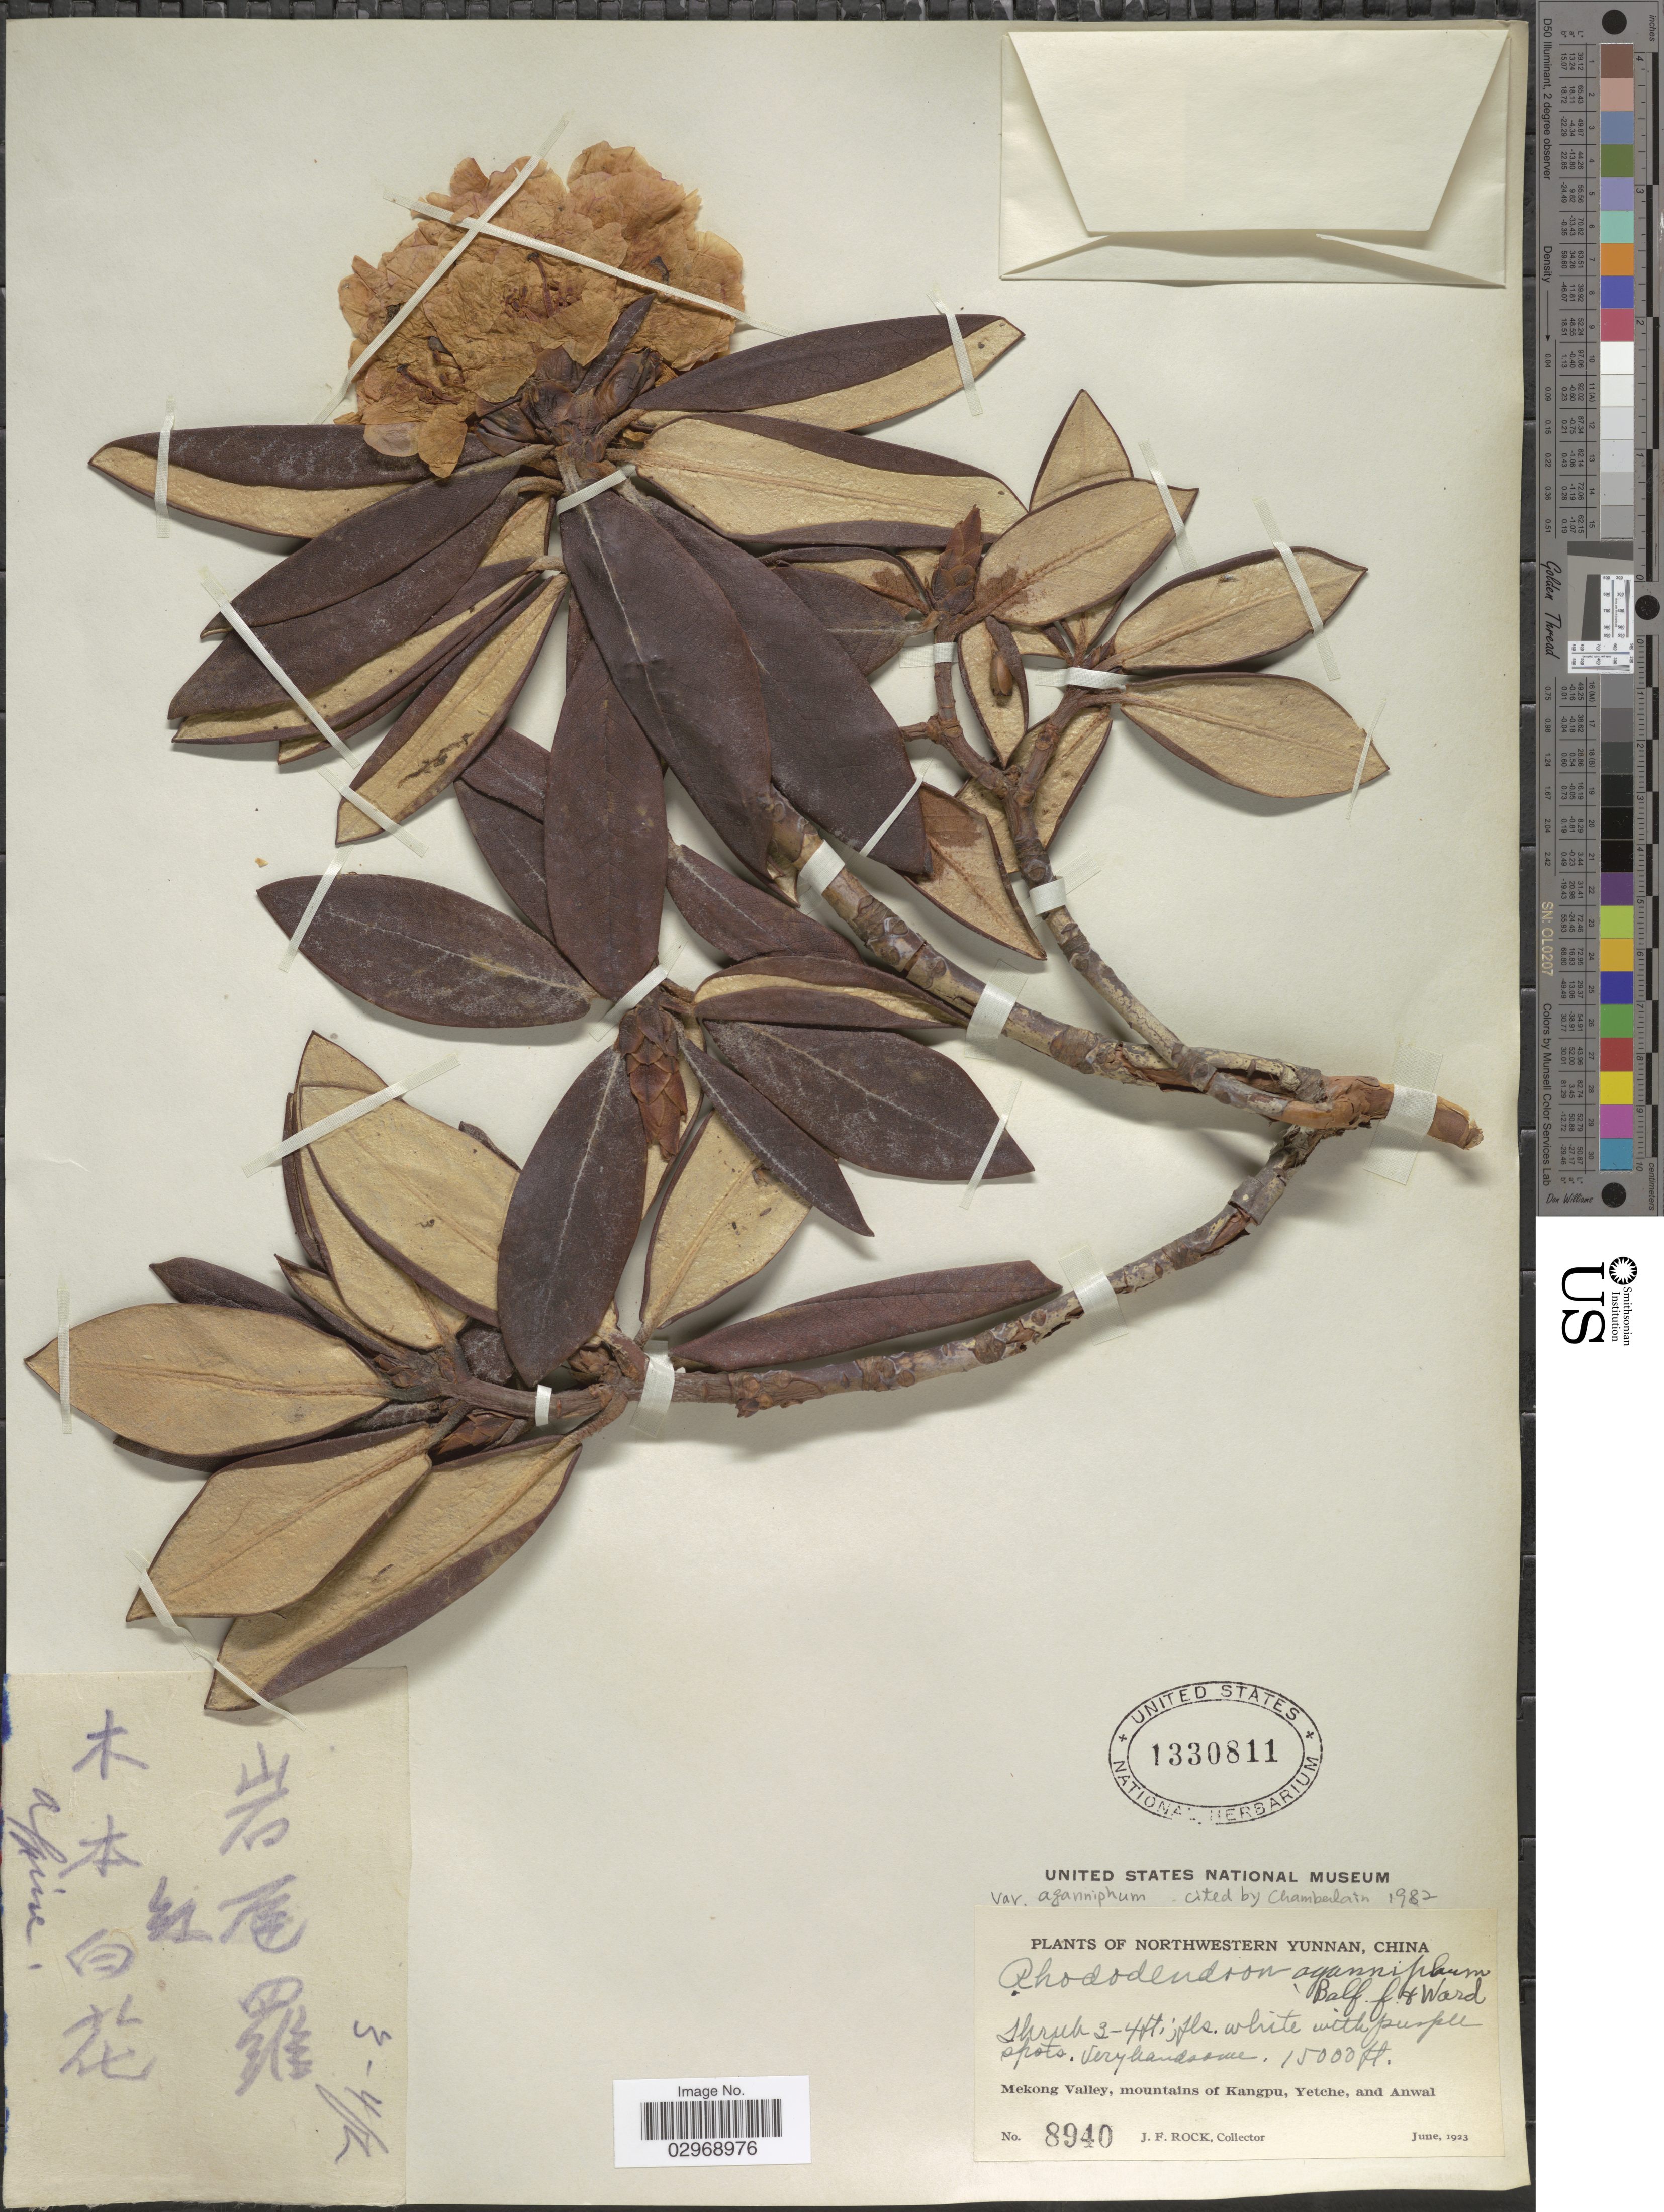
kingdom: Plantae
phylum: Tracheophyta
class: Magnoliopsida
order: Ericales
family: Ericaceae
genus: Rhododendron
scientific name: Rhododendron aganniphum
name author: Balf. f. & Kingdon-Ward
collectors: J. Rock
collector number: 8940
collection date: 1923-06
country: China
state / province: Yunnan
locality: Northwestern Yunnan. Mekong Valley, mountains of Kangpu, Yetche, and Anwal.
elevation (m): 4572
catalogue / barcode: US 1330811